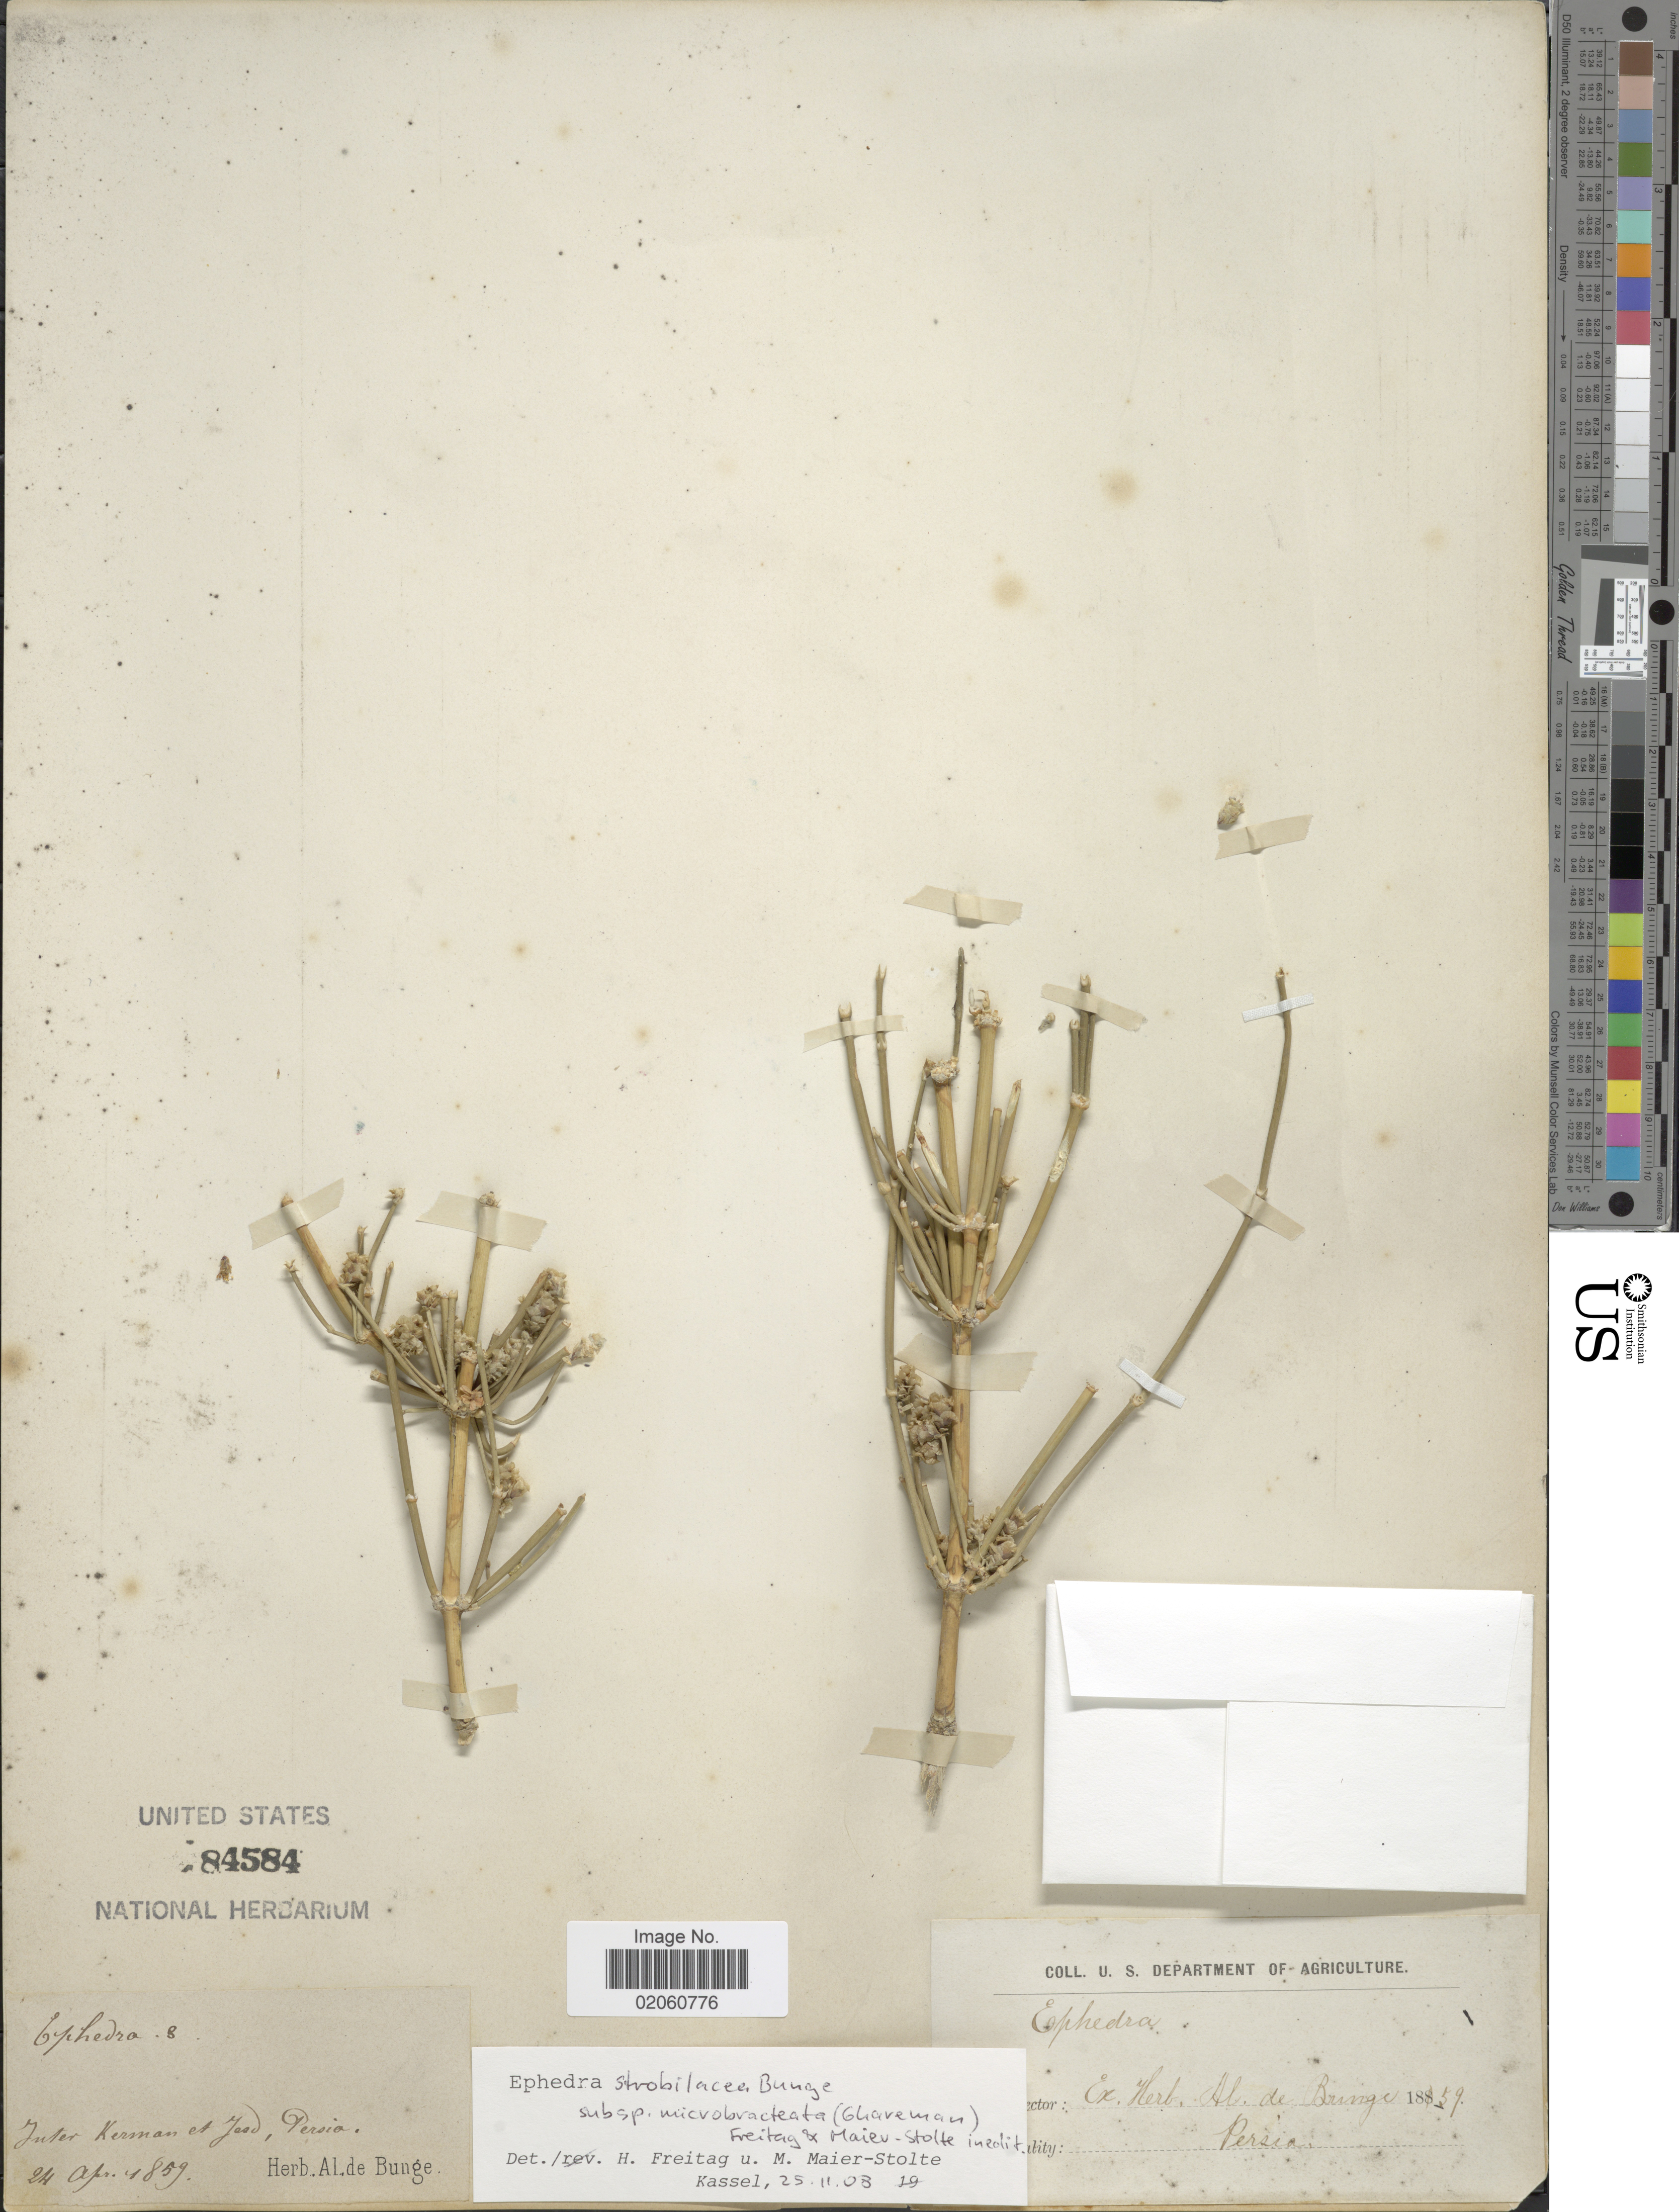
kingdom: Plantae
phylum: Tracheophyta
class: Gnetopsida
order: Ephedrales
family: Ephedraceae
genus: Ephedra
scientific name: Ephedra strobilacea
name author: Bunge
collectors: ex herb. Al. de Bung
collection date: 1859-04-24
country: Iran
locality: Inter Kerman et Jasd, Persia [interpreted]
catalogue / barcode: US 84584